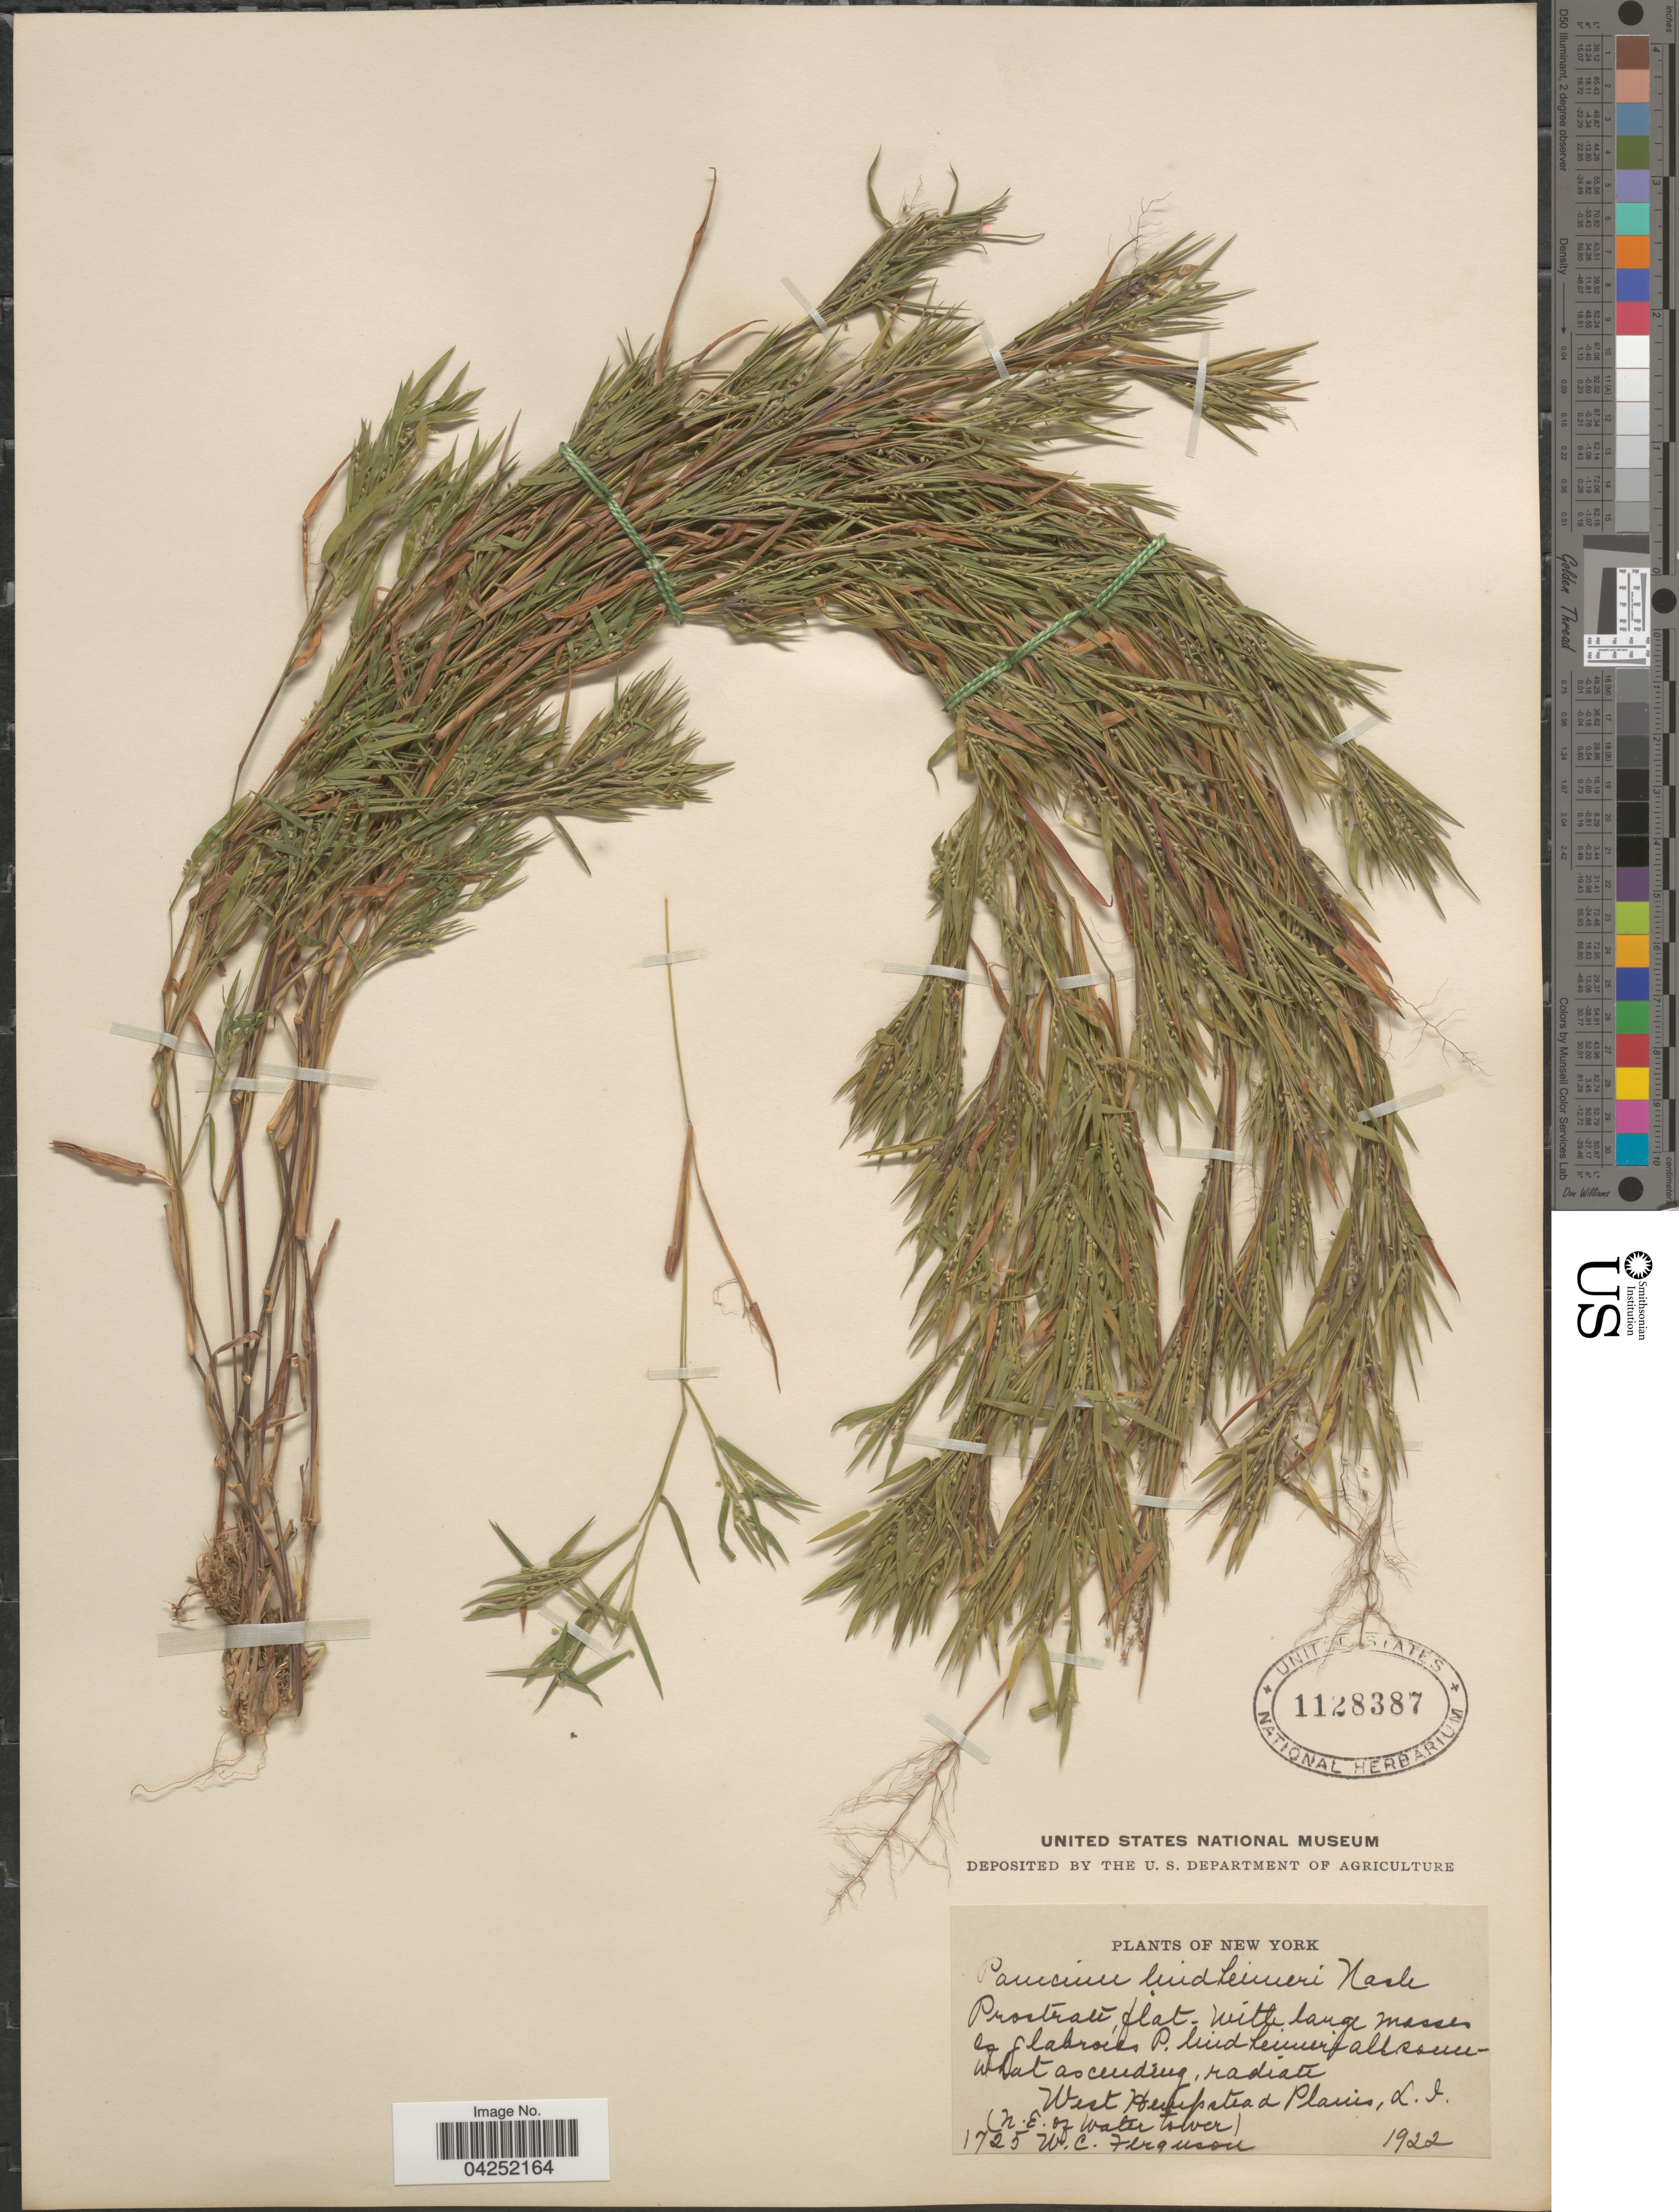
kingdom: Plantae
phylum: Tracheophyta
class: Liliopsida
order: Poales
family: Poaceae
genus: Dichanthelium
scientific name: Dichanthelium acuminatum var. lindheimeri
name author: (Nash) Gould & C.A. Clark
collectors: W. Ferguson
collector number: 1725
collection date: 1922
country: United States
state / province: New York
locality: West Hempstead Plains, L.I. (N.E. of Water tower).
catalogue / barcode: US 1128387